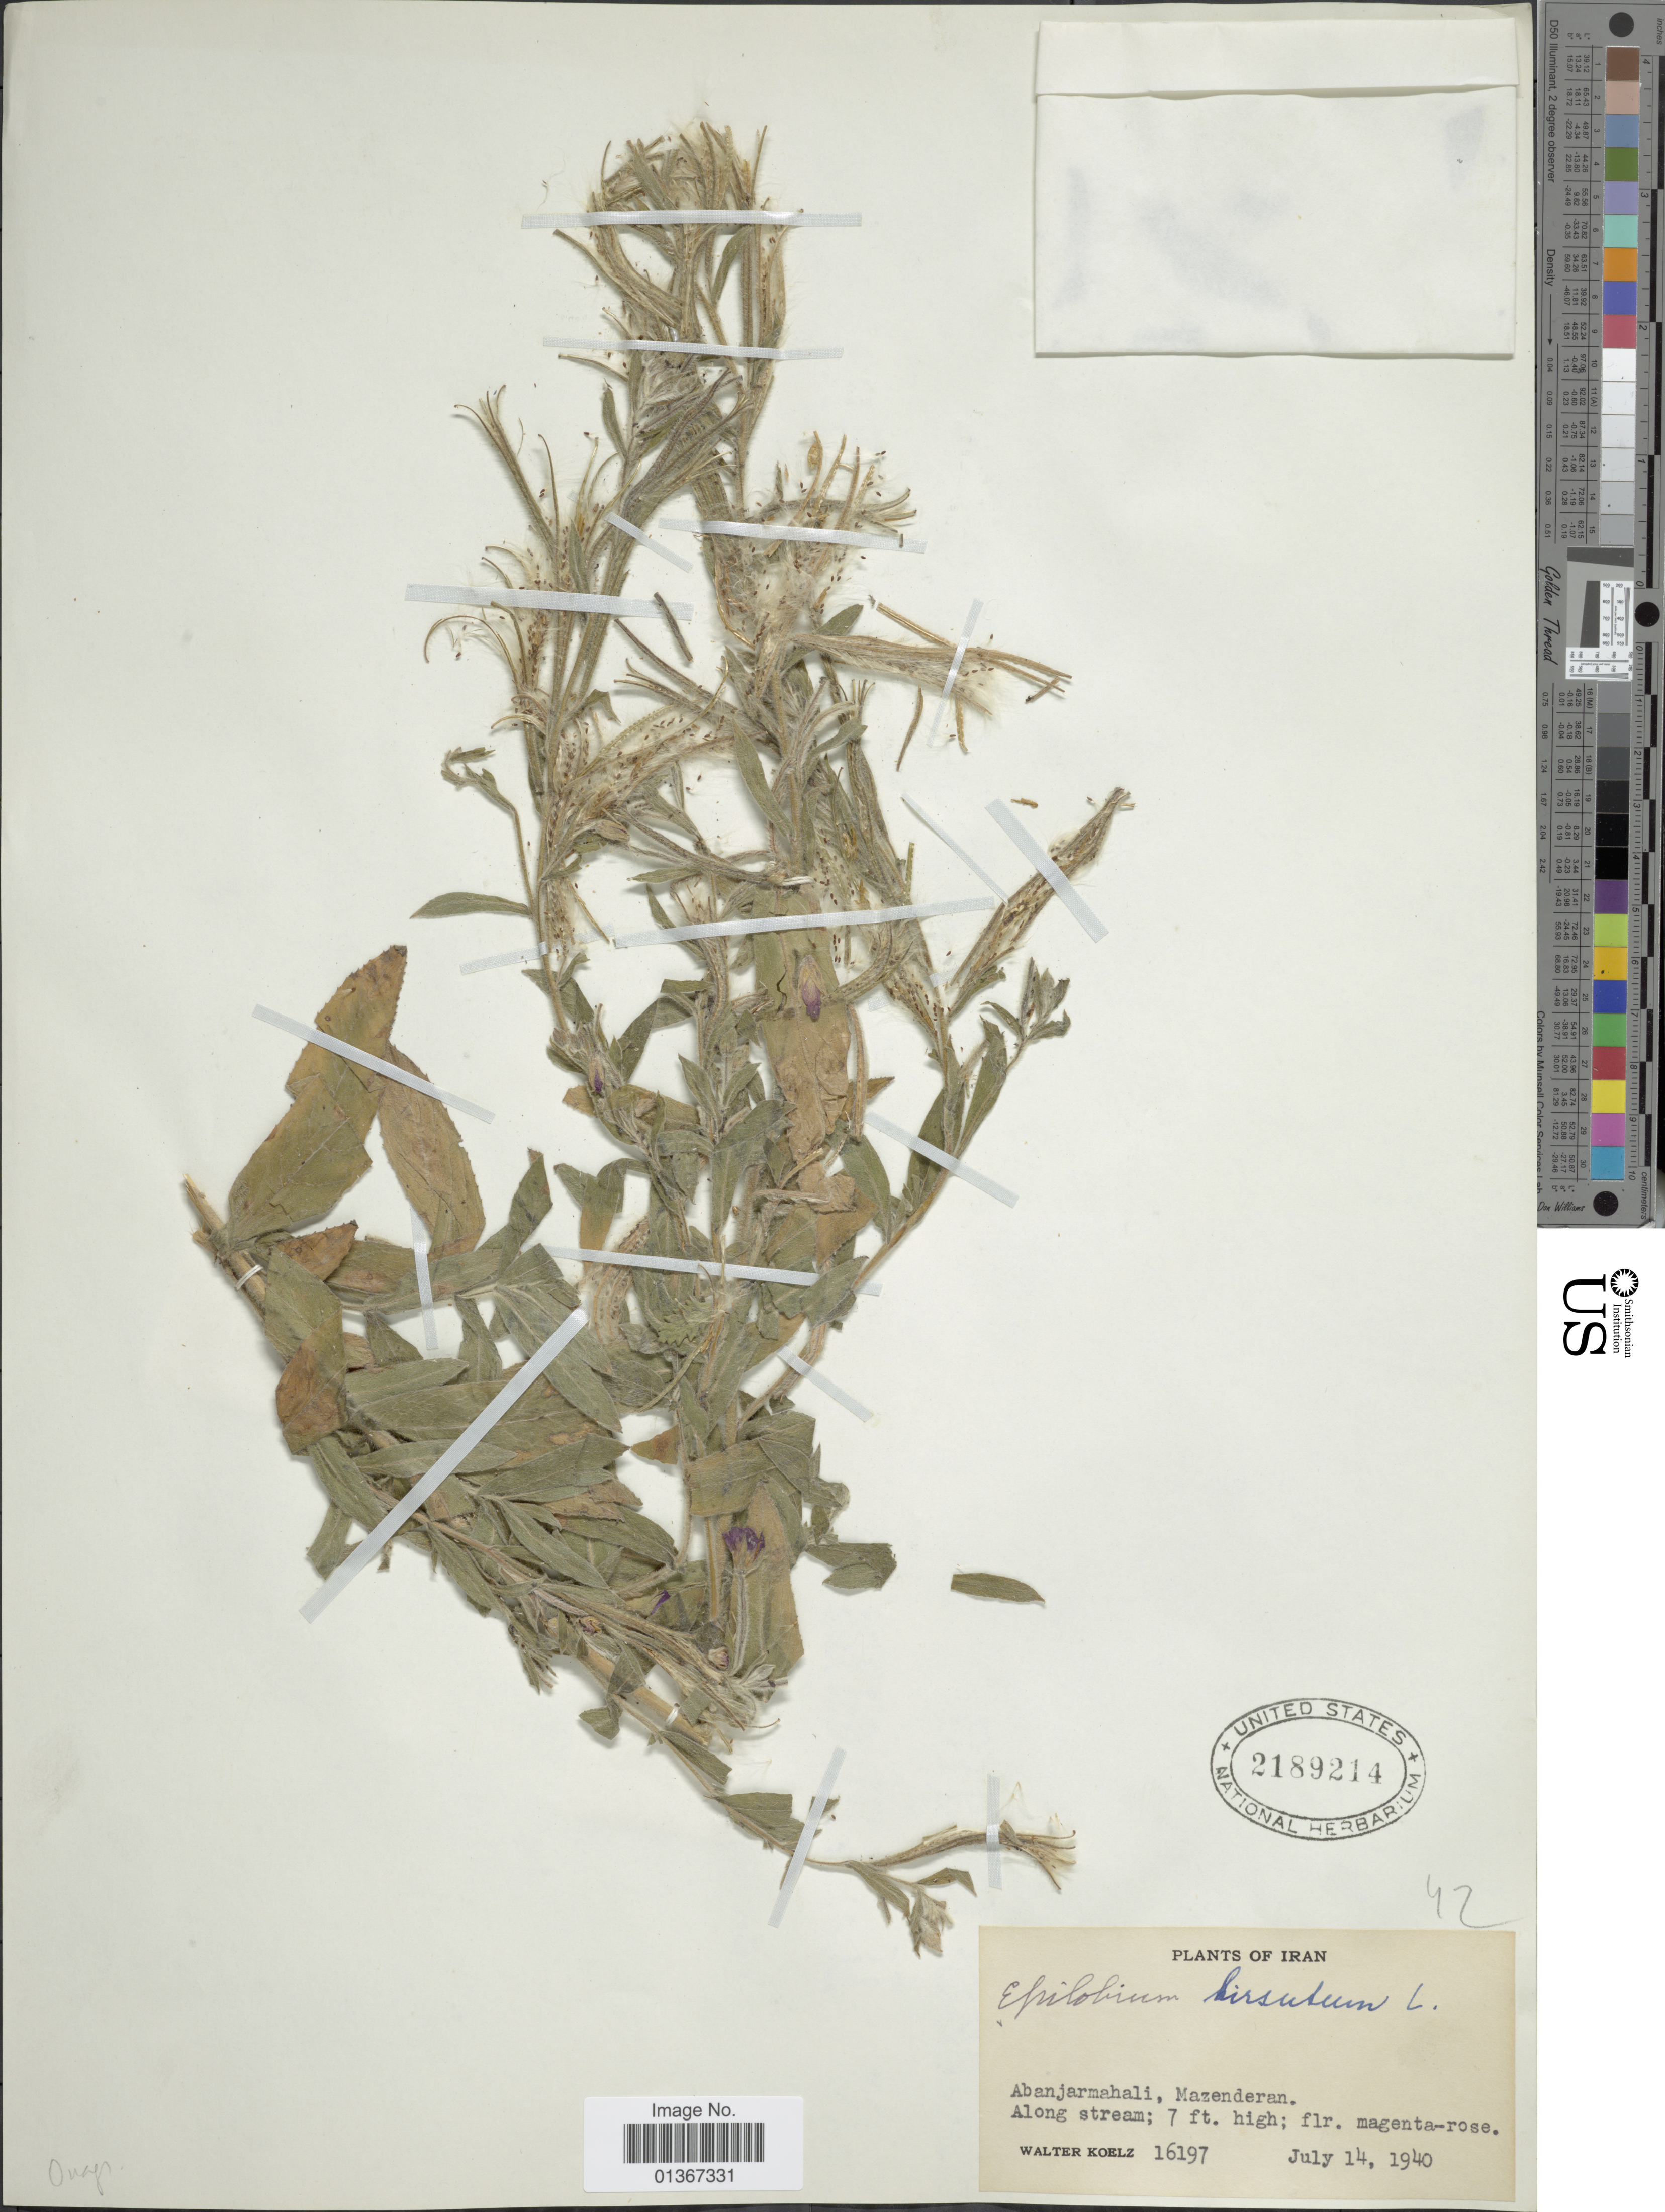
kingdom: Plantae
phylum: Tracheophyta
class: Magnoliopsida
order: Myrtales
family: Onagraceae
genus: Epilobium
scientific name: Epilobium hirsutum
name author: L.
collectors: W. N. Koelz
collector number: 16197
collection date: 1940-07-14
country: Iran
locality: Abanjarmahali, Mazenderan.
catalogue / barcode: US 2189214